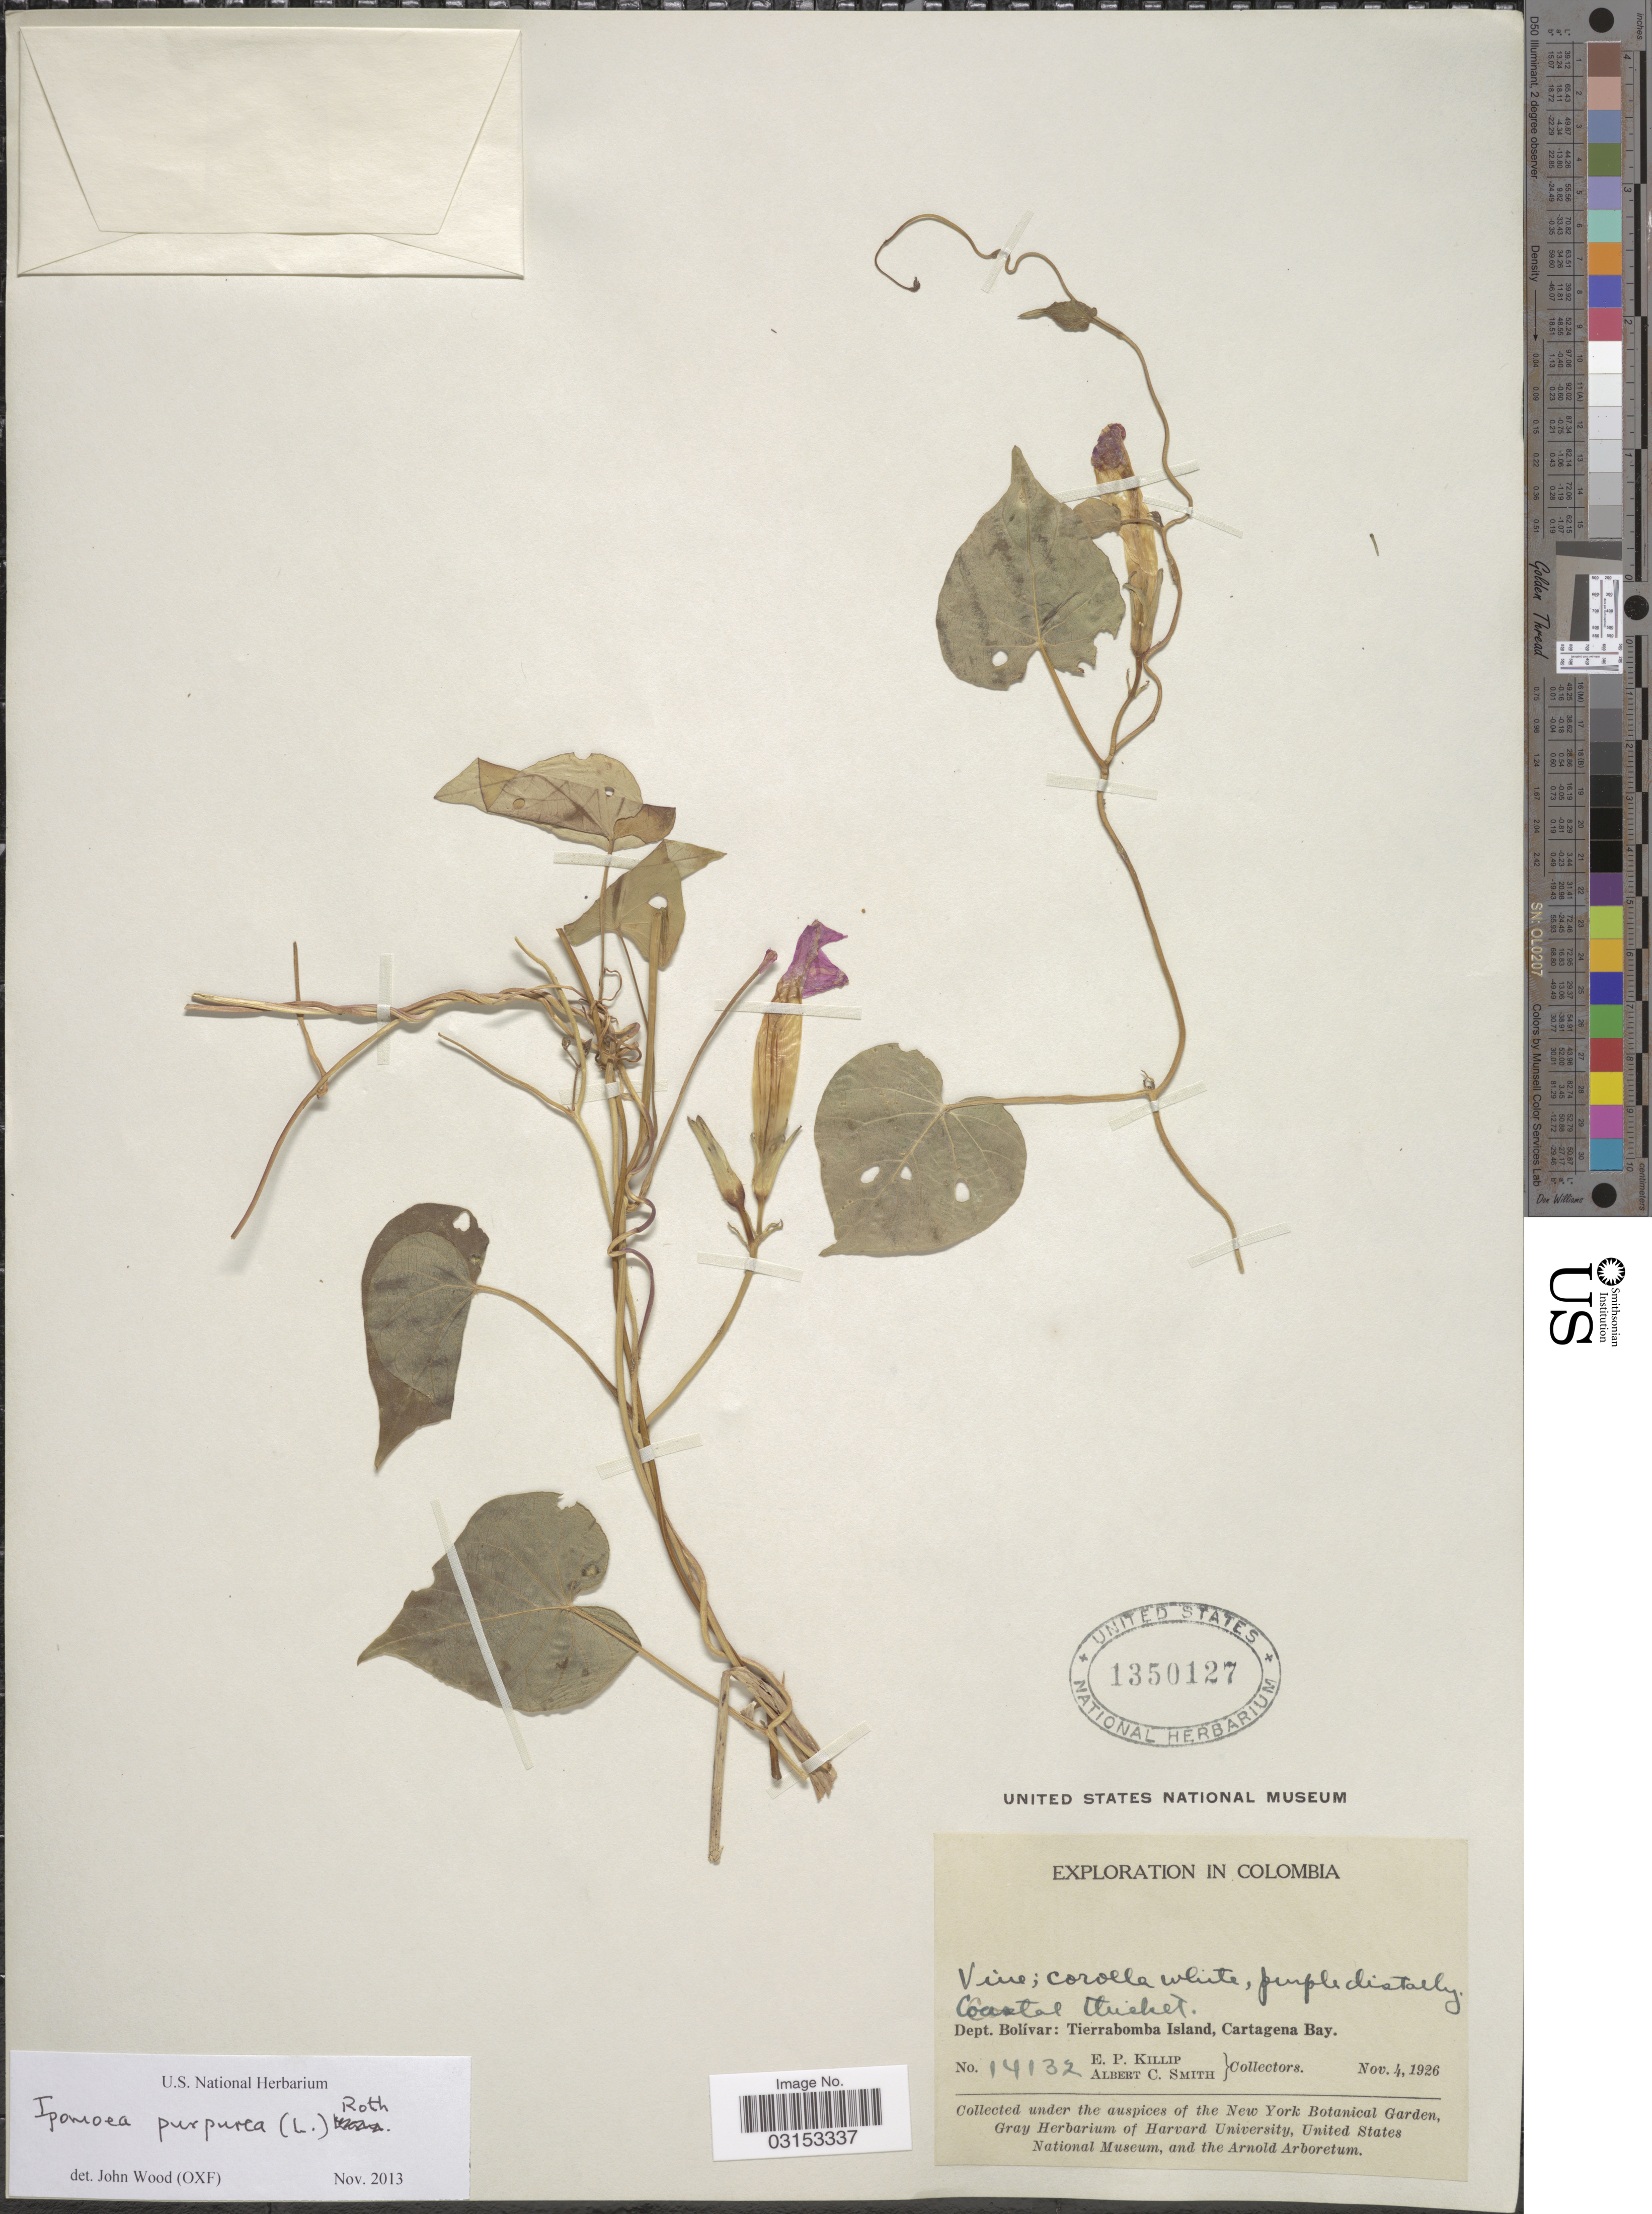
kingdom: Plantae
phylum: Tracheophyta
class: Magnoliopsida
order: Solanales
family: Convolvulaceae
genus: Ipomoea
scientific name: Ipomoea purpurea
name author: (L.) Roth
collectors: E. P. Killip & A. C. Smith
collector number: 14132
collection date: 1926-11-04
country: Colombia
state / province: Bolívar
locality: Dept. Bolívar: Tierrabomba Island, Cartagena Bay.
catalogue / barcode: US 1350127